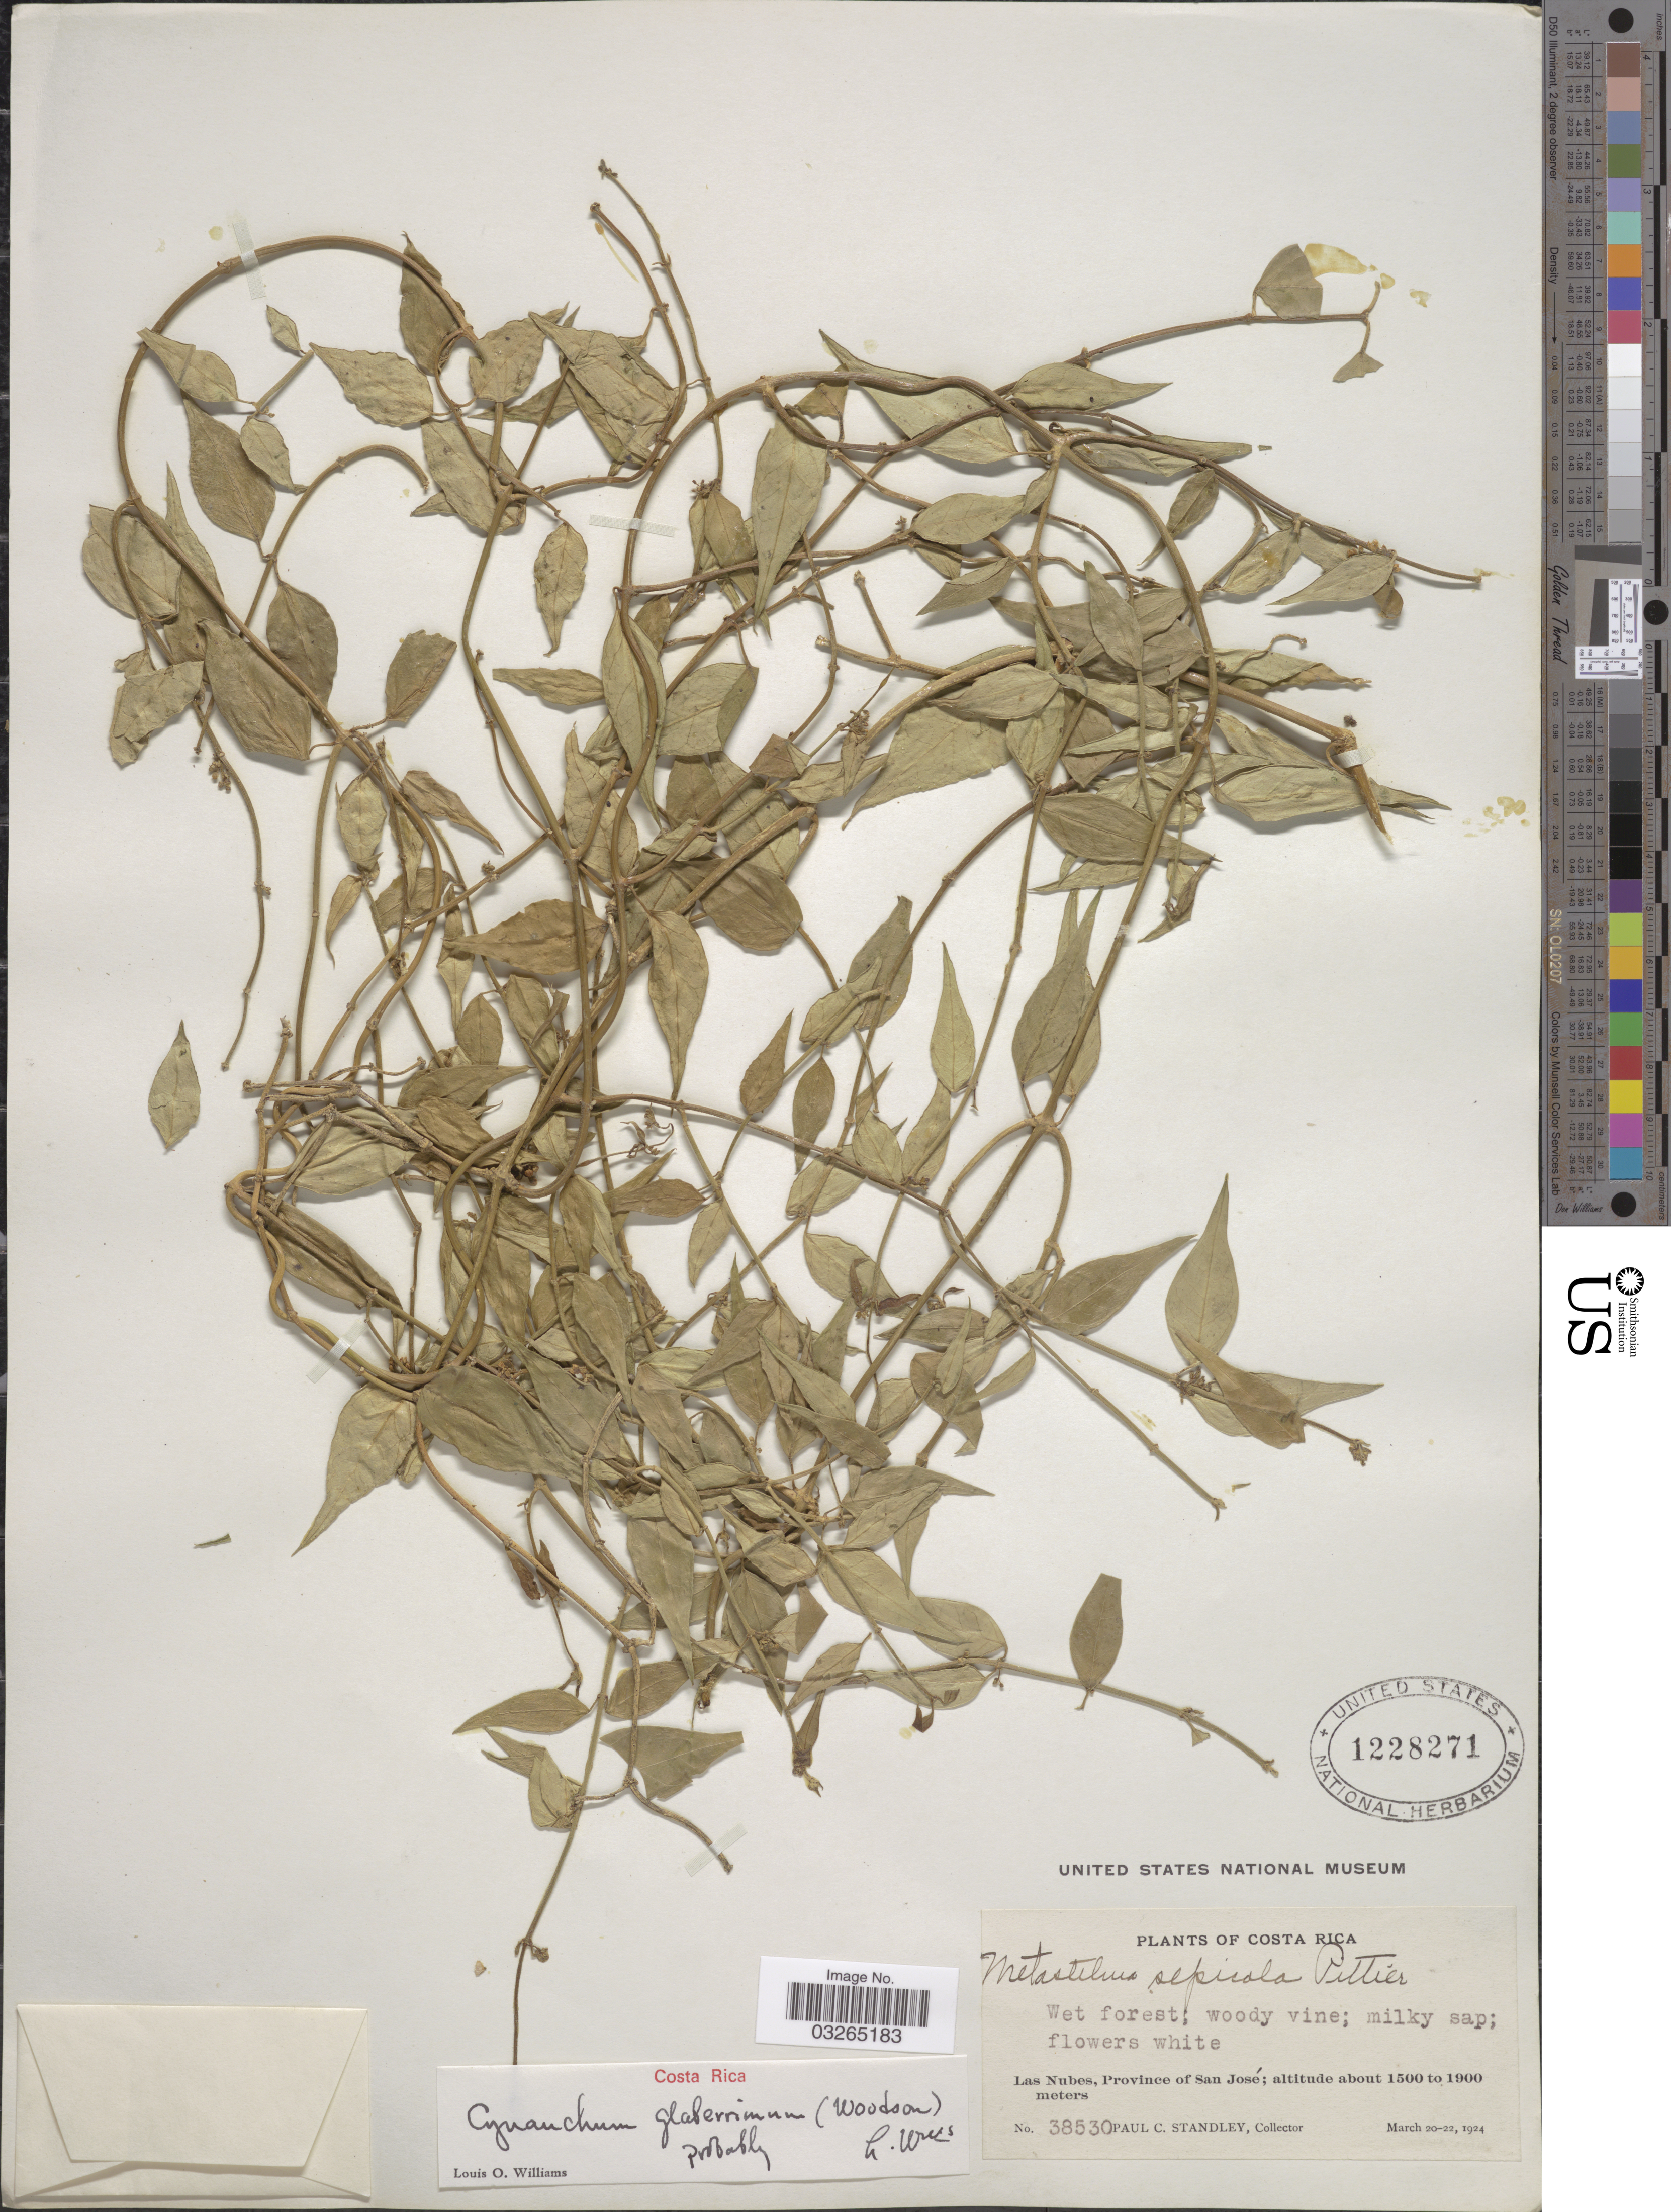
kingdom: Plantae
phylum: Tracheophyta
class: Magnoliopsida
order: Gentianales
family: Apocynaceae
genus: Orthosia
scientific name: Orthosia glaberrima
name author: (Woodson) W.D. Stevens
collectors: P. C. Standley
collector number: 38530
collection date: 1924-03-20/1924-03-22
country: Costa Rica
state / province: San José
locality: Las Nubes.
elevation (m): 1500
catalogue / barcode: US 1228271